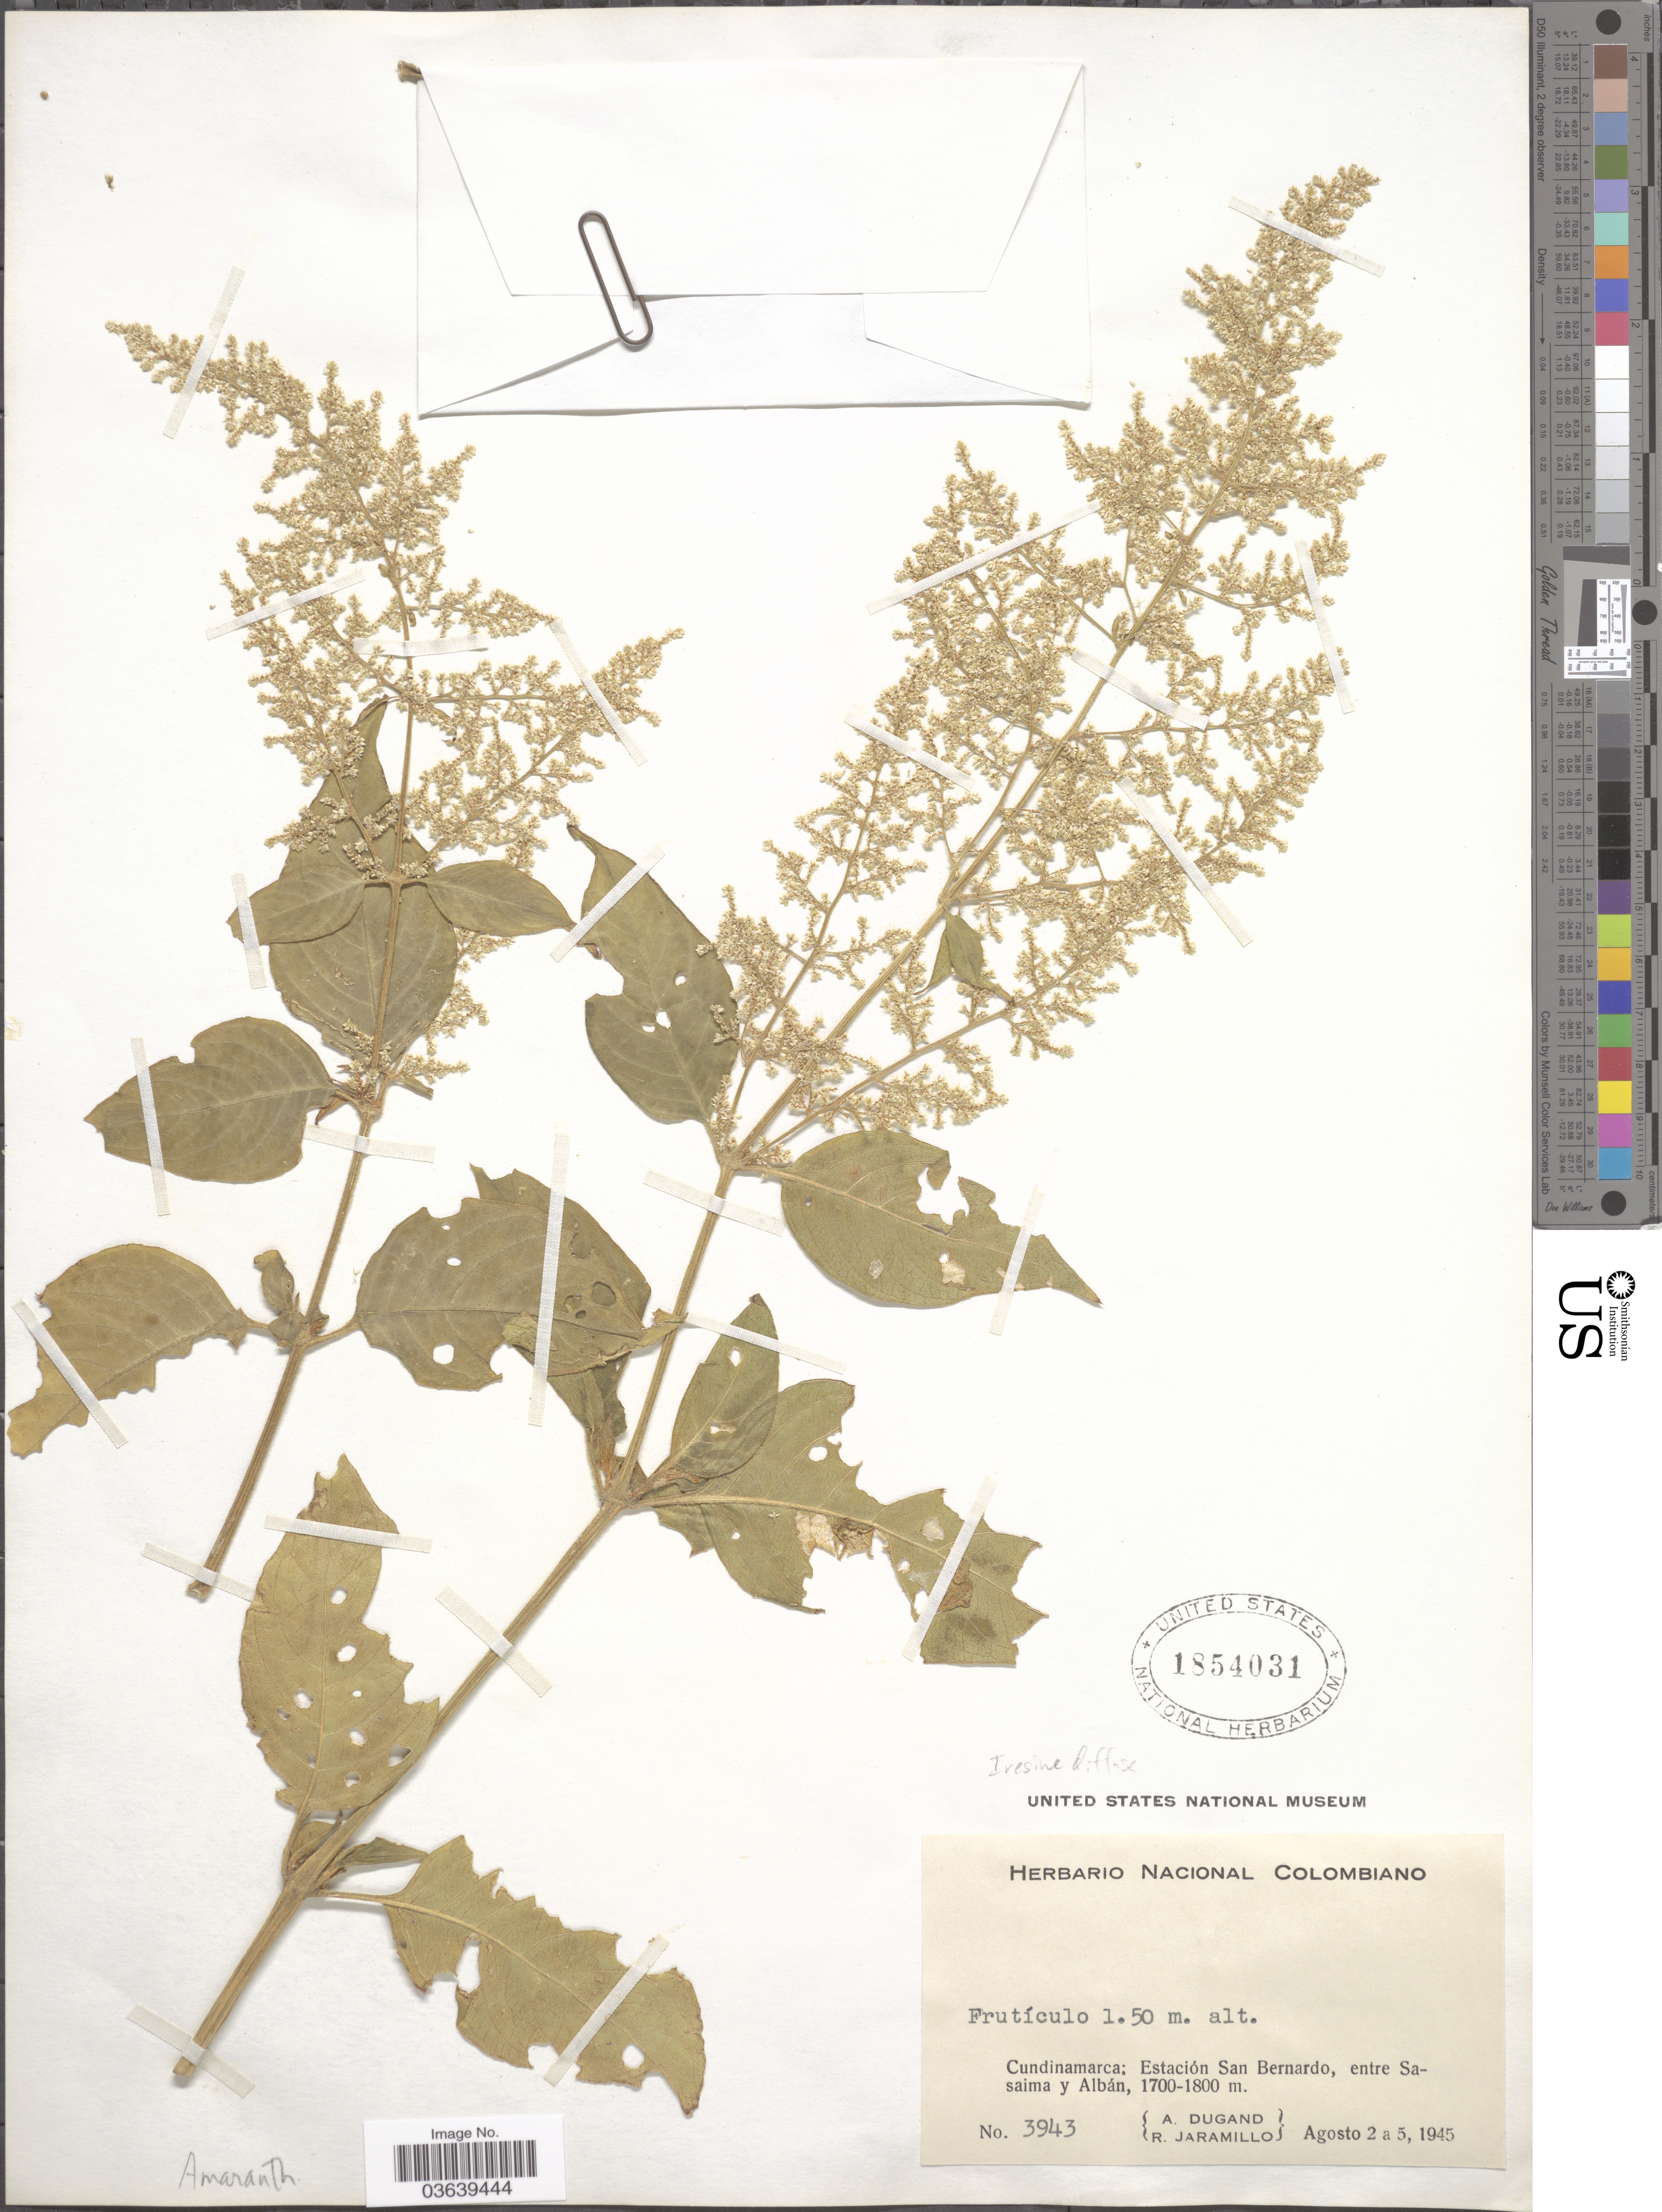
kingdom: Plantae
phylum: Tracheophyta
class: Magnoliopsida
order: Caryophyllales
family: Amaranthaceae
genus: Iresine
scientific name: Iresine diffusa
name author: Humb. & Bonpl. ex Willd.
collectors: A. Dugand & R. Jaramillo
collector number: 3943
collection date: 1945-08-02/1945-08-05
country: Colombia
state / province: Cundinamarca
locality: Cundinamarca: Estación San Bernardo, entre Sasaima y Albán.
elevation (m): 1700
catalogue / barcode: US 1854031